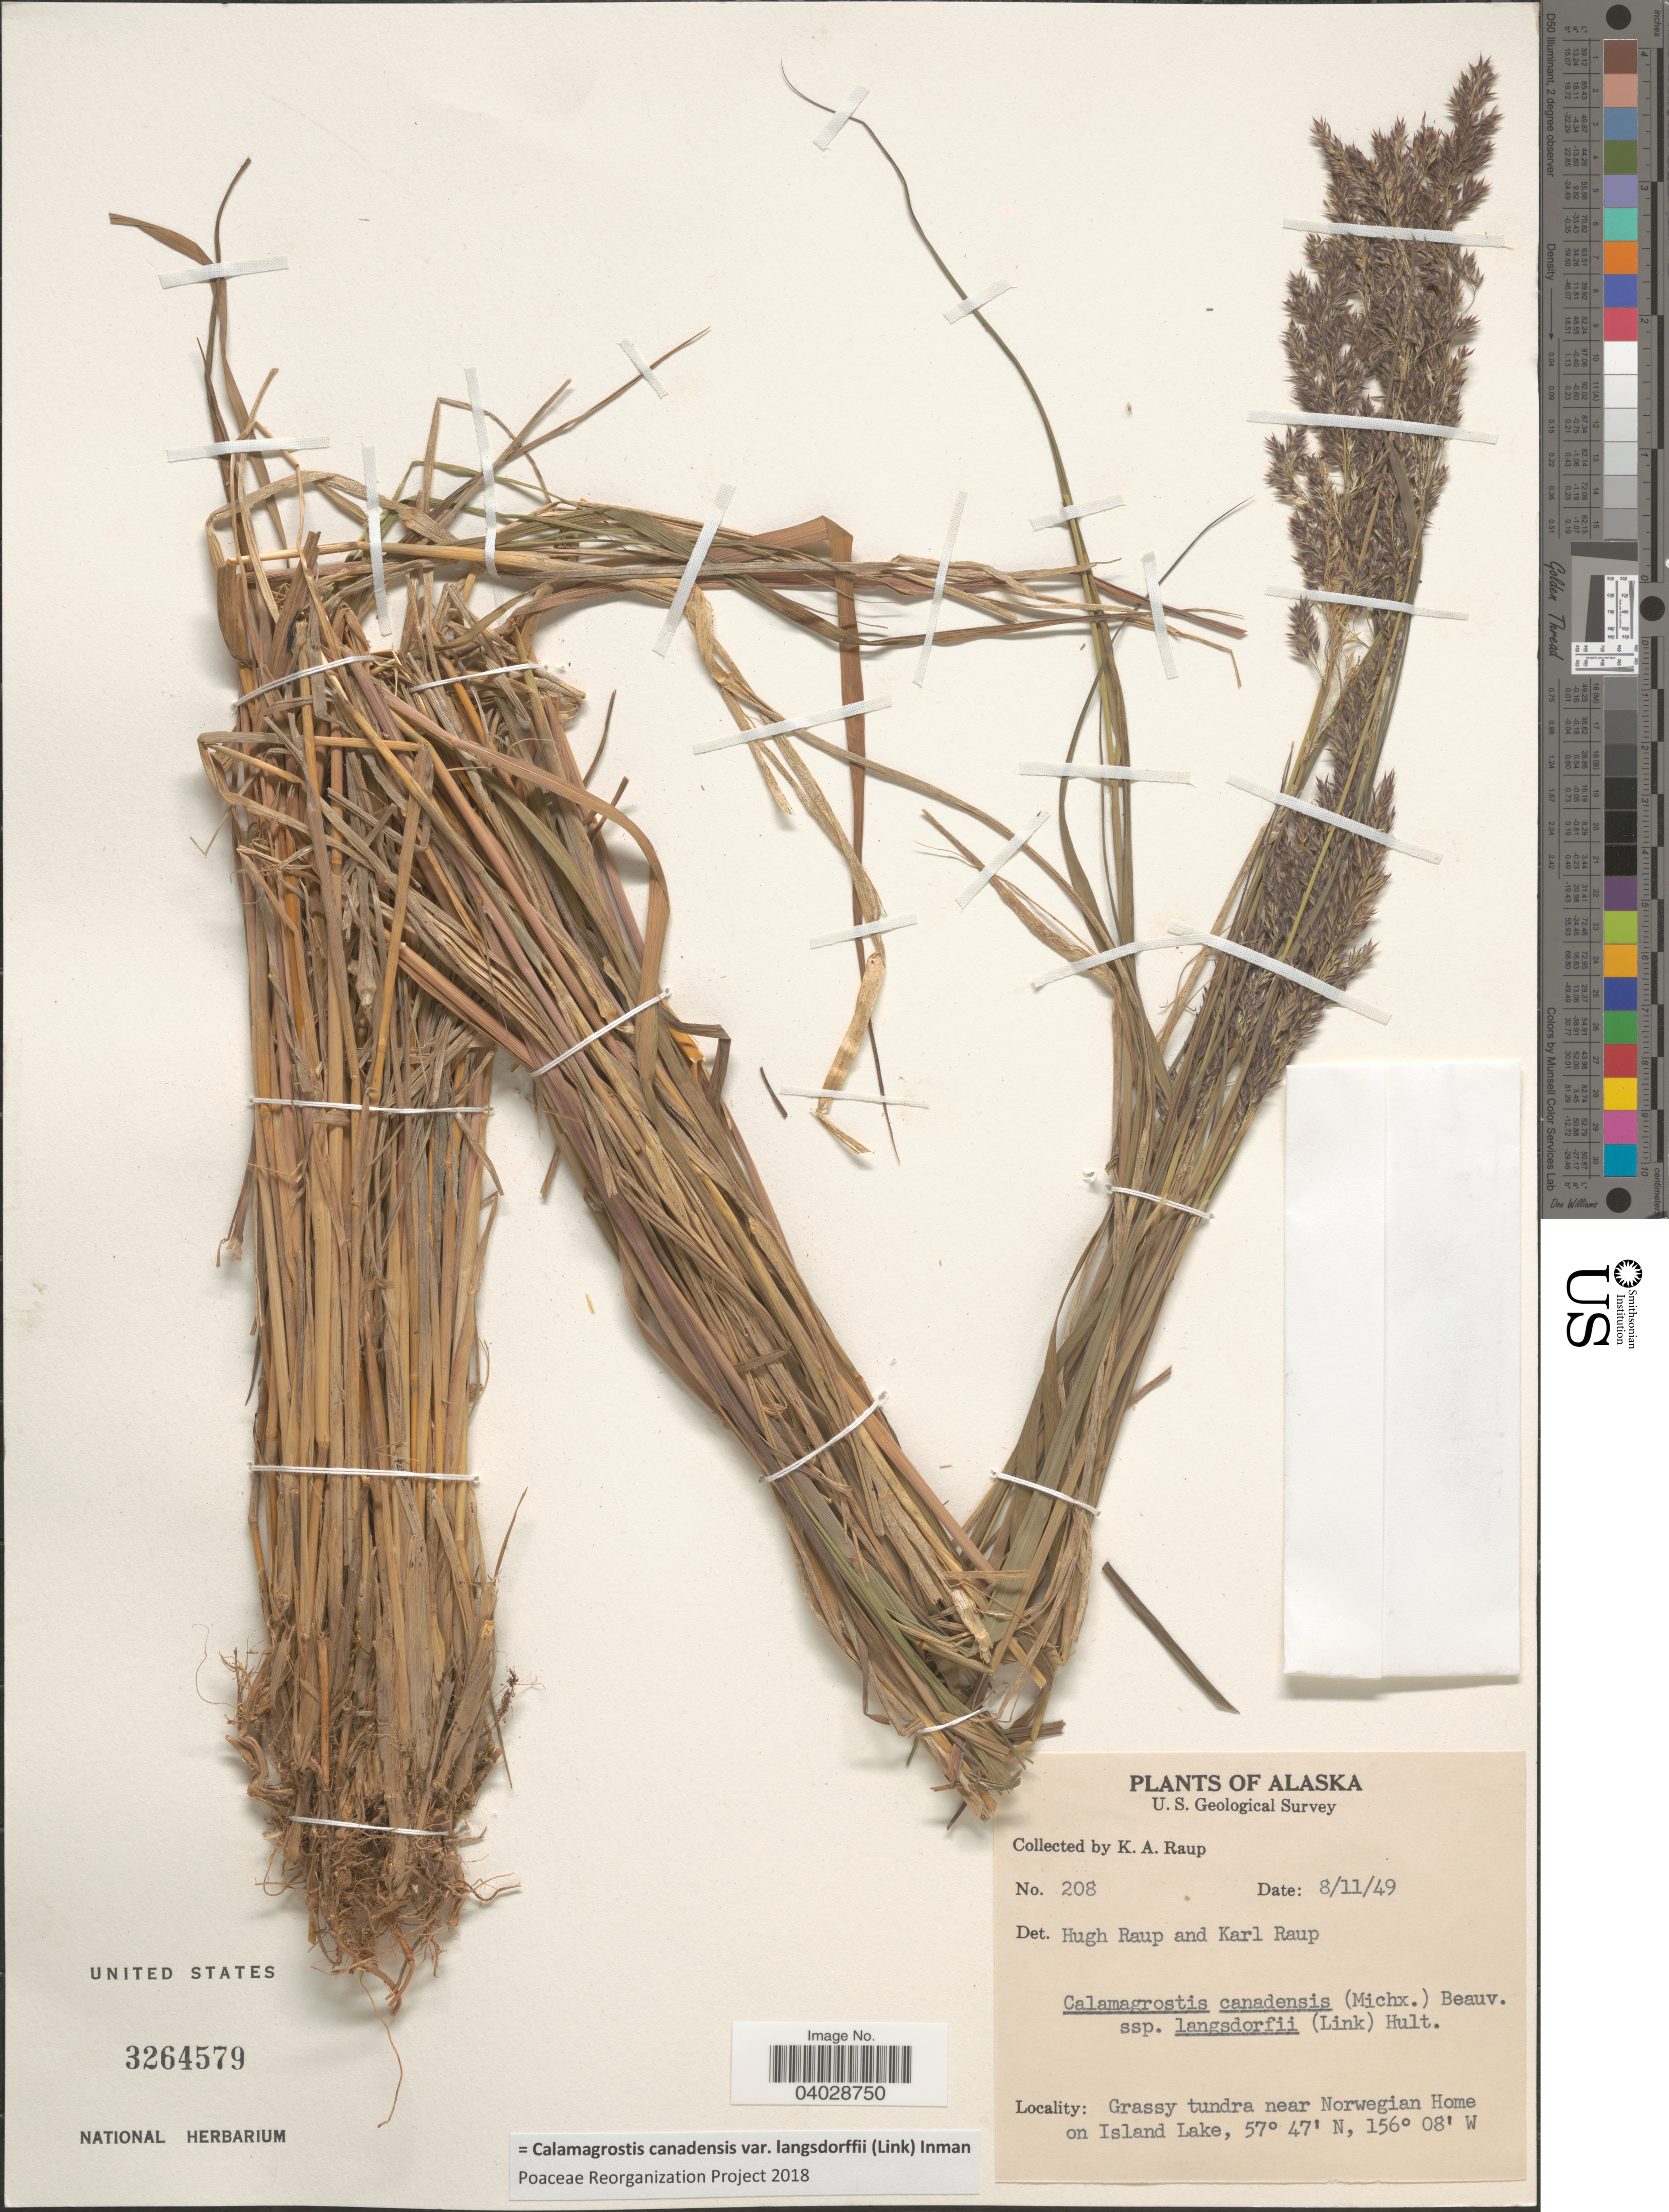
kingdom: Plantae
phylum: Tracheophyta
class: Liliopsida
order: Poales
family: Poaceae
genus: Calamagrostis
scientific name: Calamagrostis canadensis var. langsdorffii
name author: (Link) Inman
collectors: K. Raup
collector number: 208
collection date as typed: Transcribed d/m/y: 8/11/49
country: United States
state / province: Alaska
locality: Grassy tundra near Norwegian Home on Island Lake.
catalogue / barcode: US 3264579